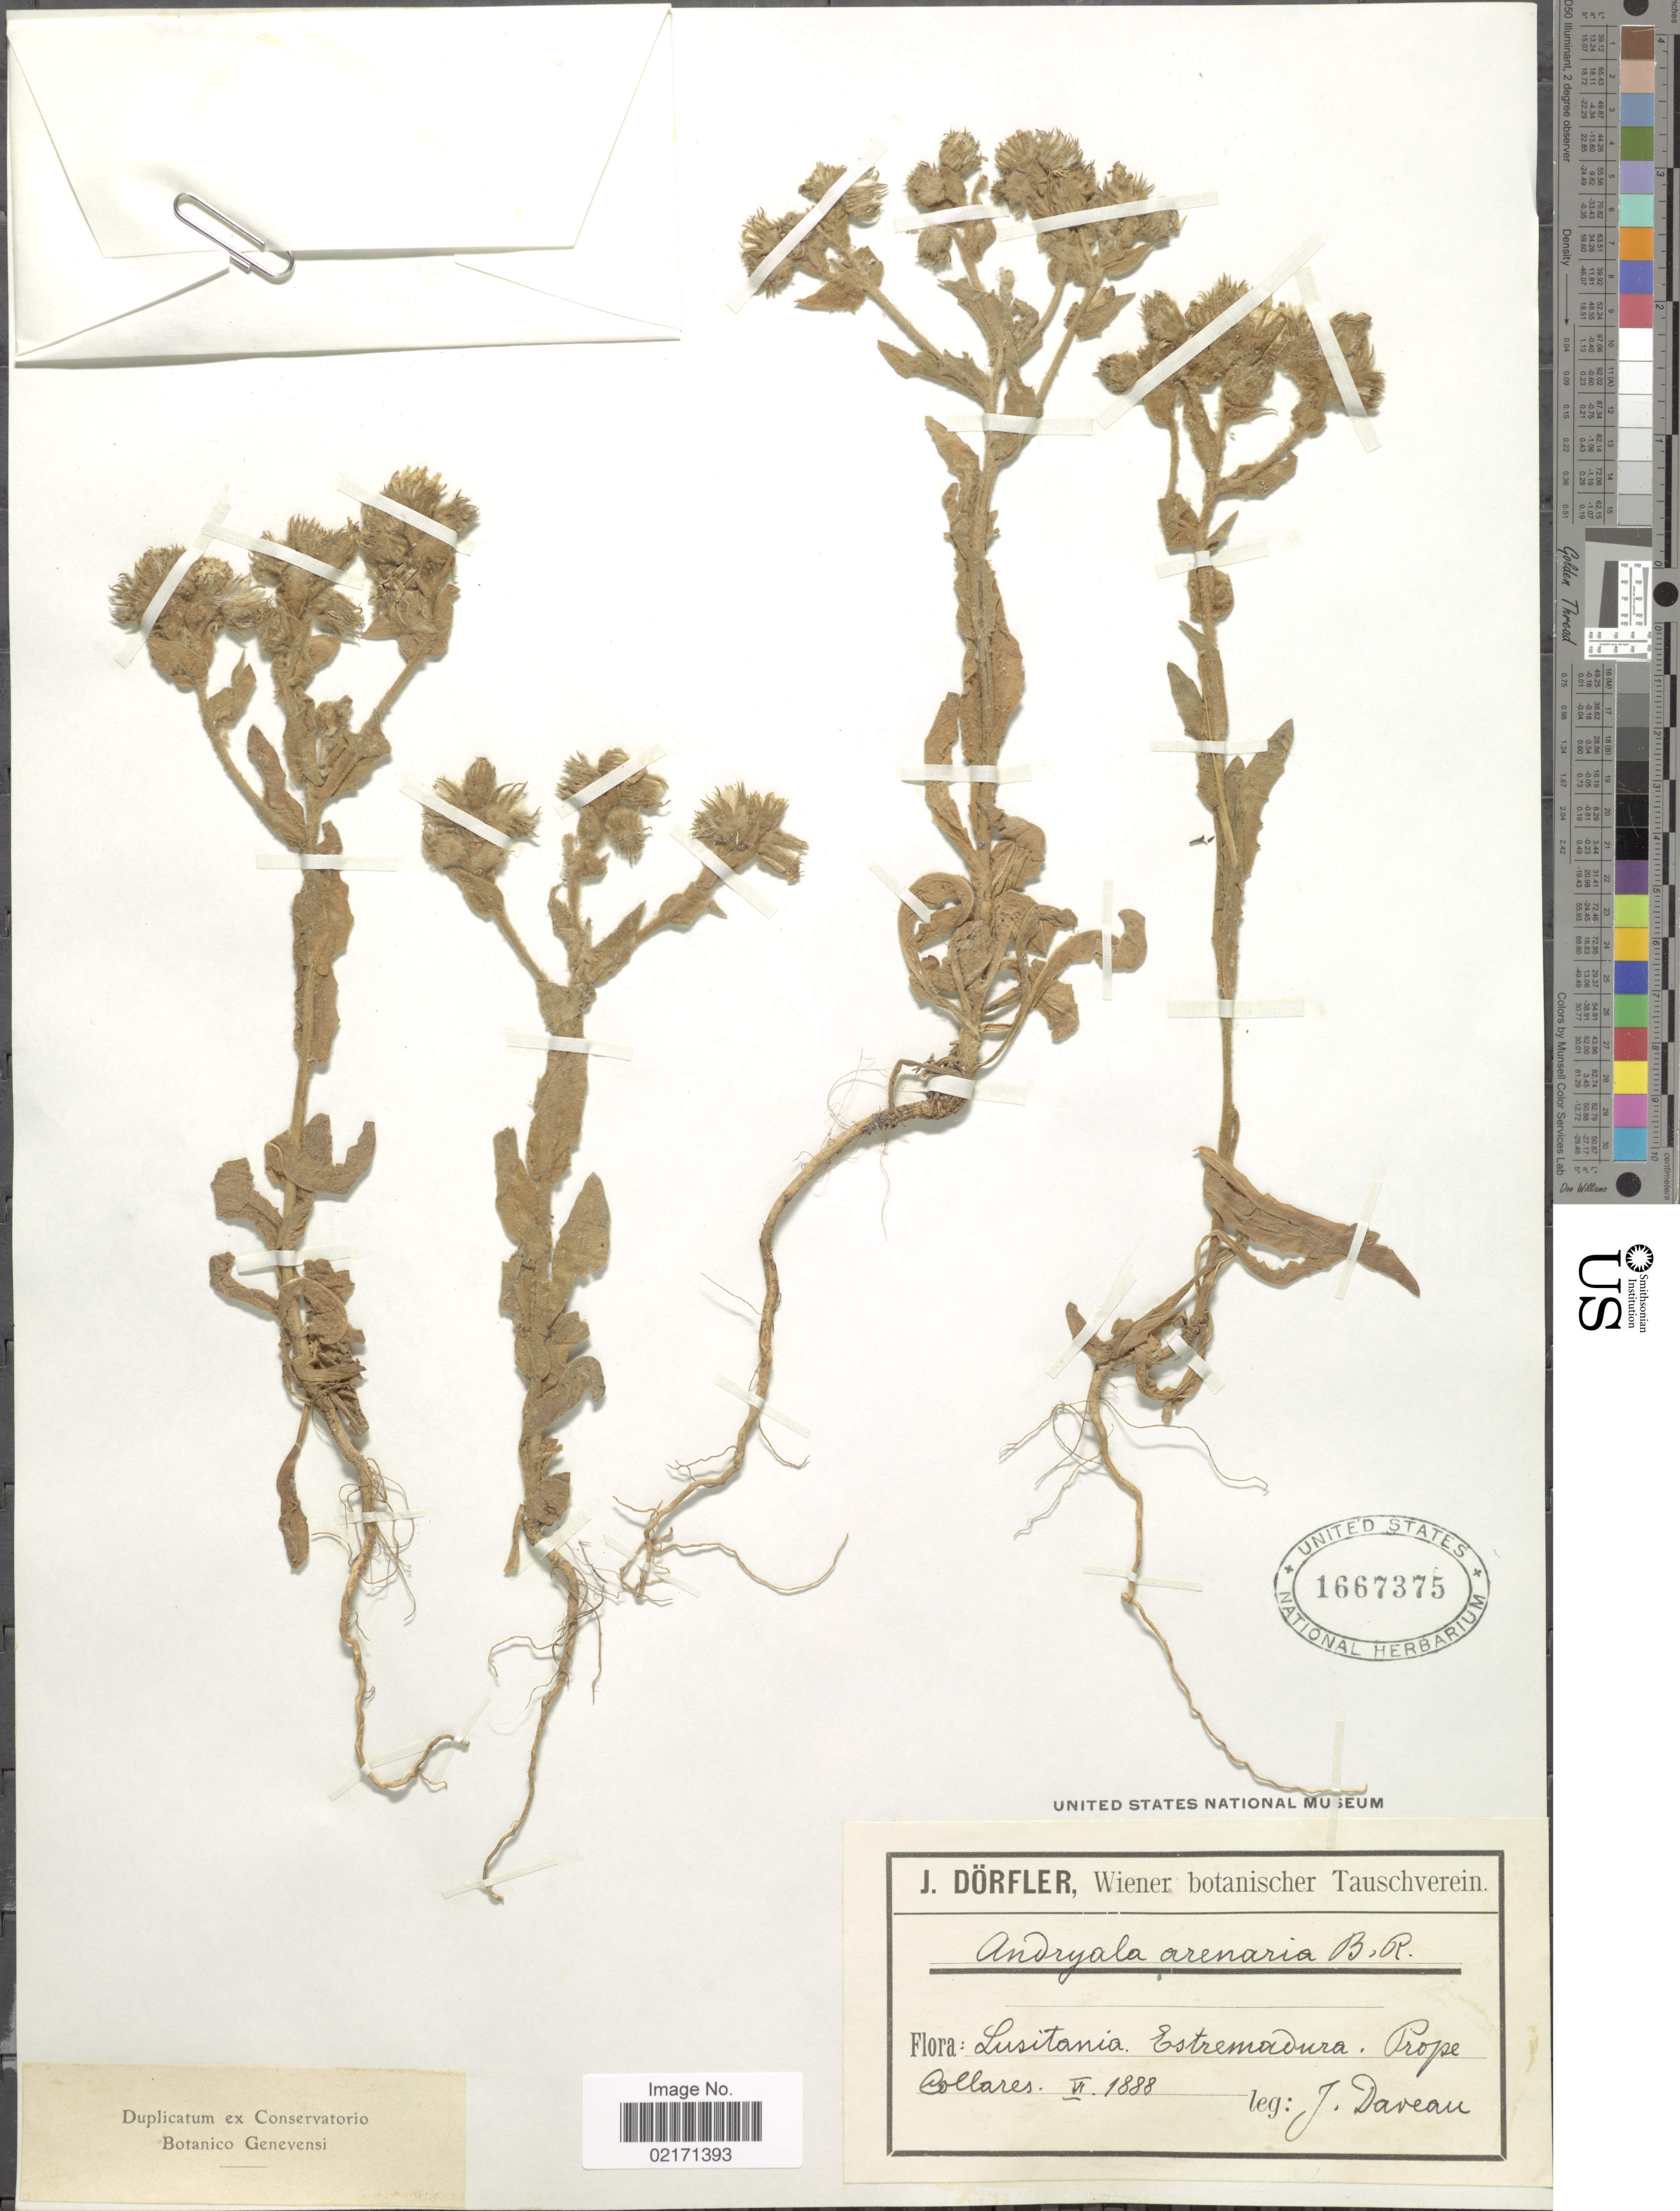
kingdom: Plantae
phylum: Tracheophyta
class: Magnoliopsida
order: Asterales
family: Asteraceae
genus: Andryala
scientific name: Andryala arenaria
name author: (DC.) Boiss. & Reut.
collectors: J. Daveau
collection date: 1888-06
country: Portugal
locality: Lusitabica, Estremadura. Prope Collares.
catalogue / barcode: US 1667375